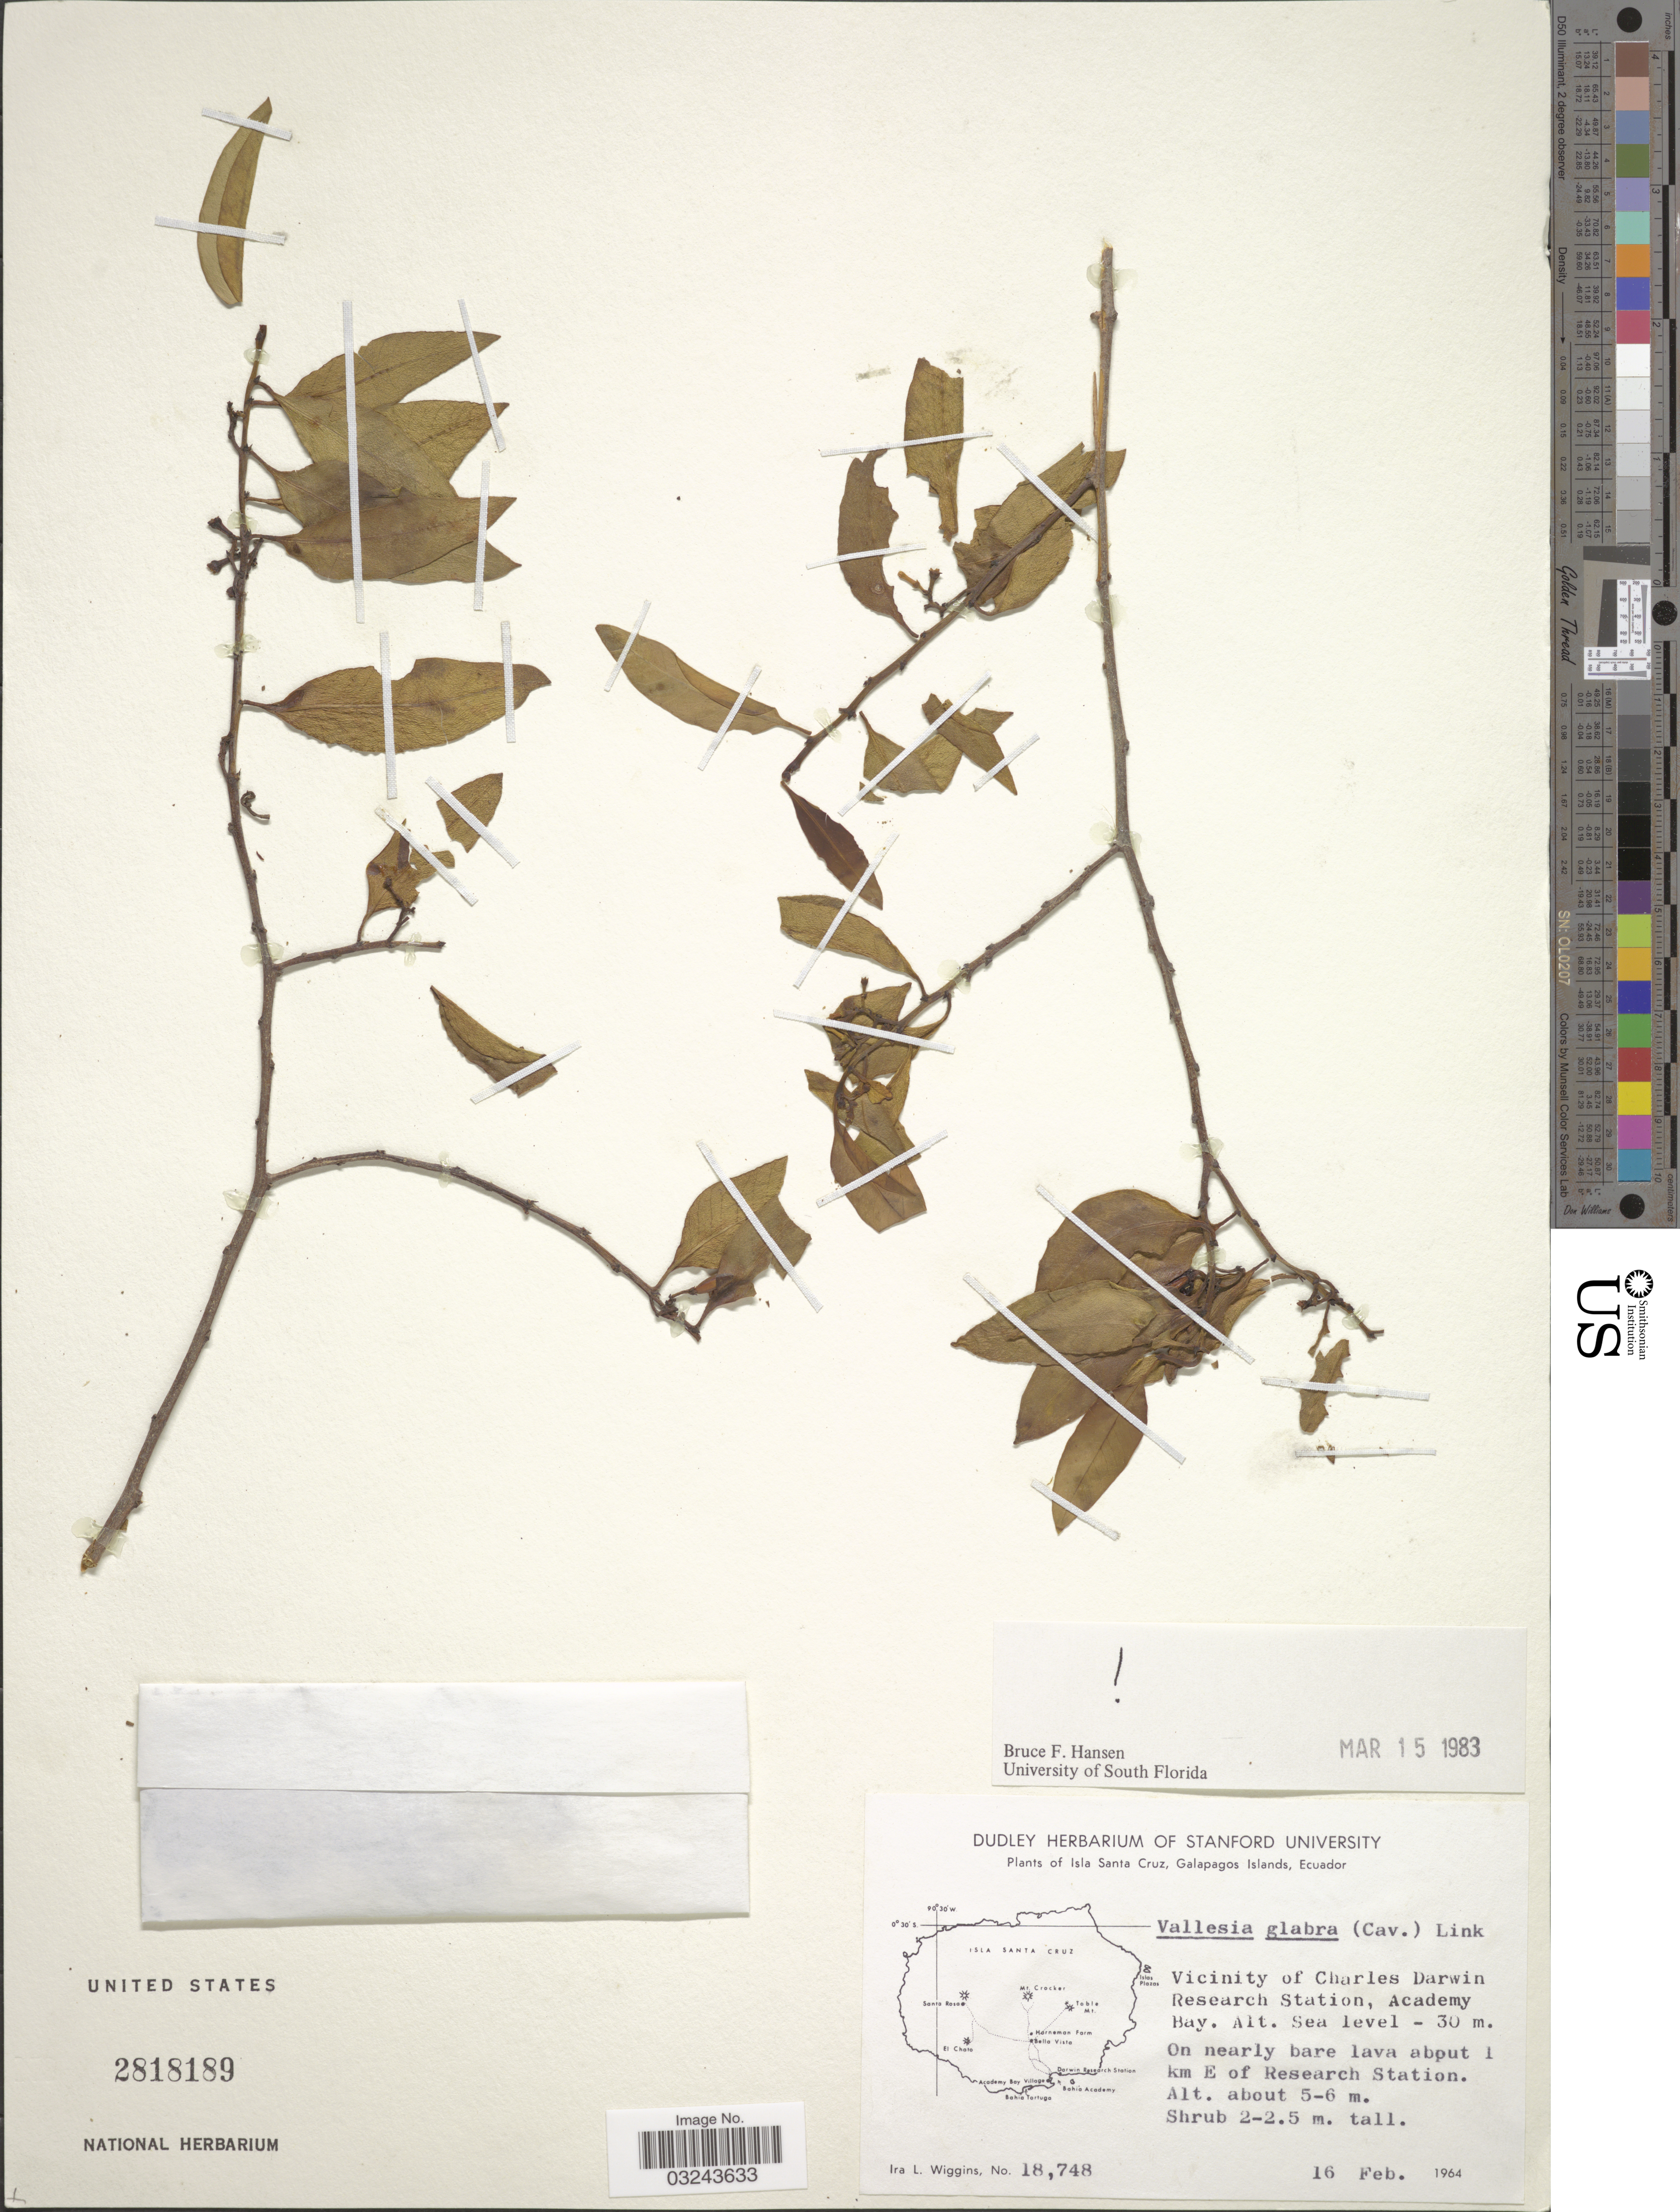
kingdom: Plantae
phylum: Tracheophyta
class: Magnoliopsida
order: Gentianales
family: Apocynaceae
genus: Vallesia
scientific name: Vallesia glabra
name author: (Cav.) Link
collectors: I. L. Wiggins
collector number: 18748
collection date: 1964-02-16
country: Ecuador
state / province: Colón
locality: Isla Santa Cruz, Galapagos Islands, Vicinity of Charles Darwin Research Station, Academy Bay. On nearly bare lava about 1 km E of Research Station.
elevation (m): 0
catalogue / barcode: US 2818189